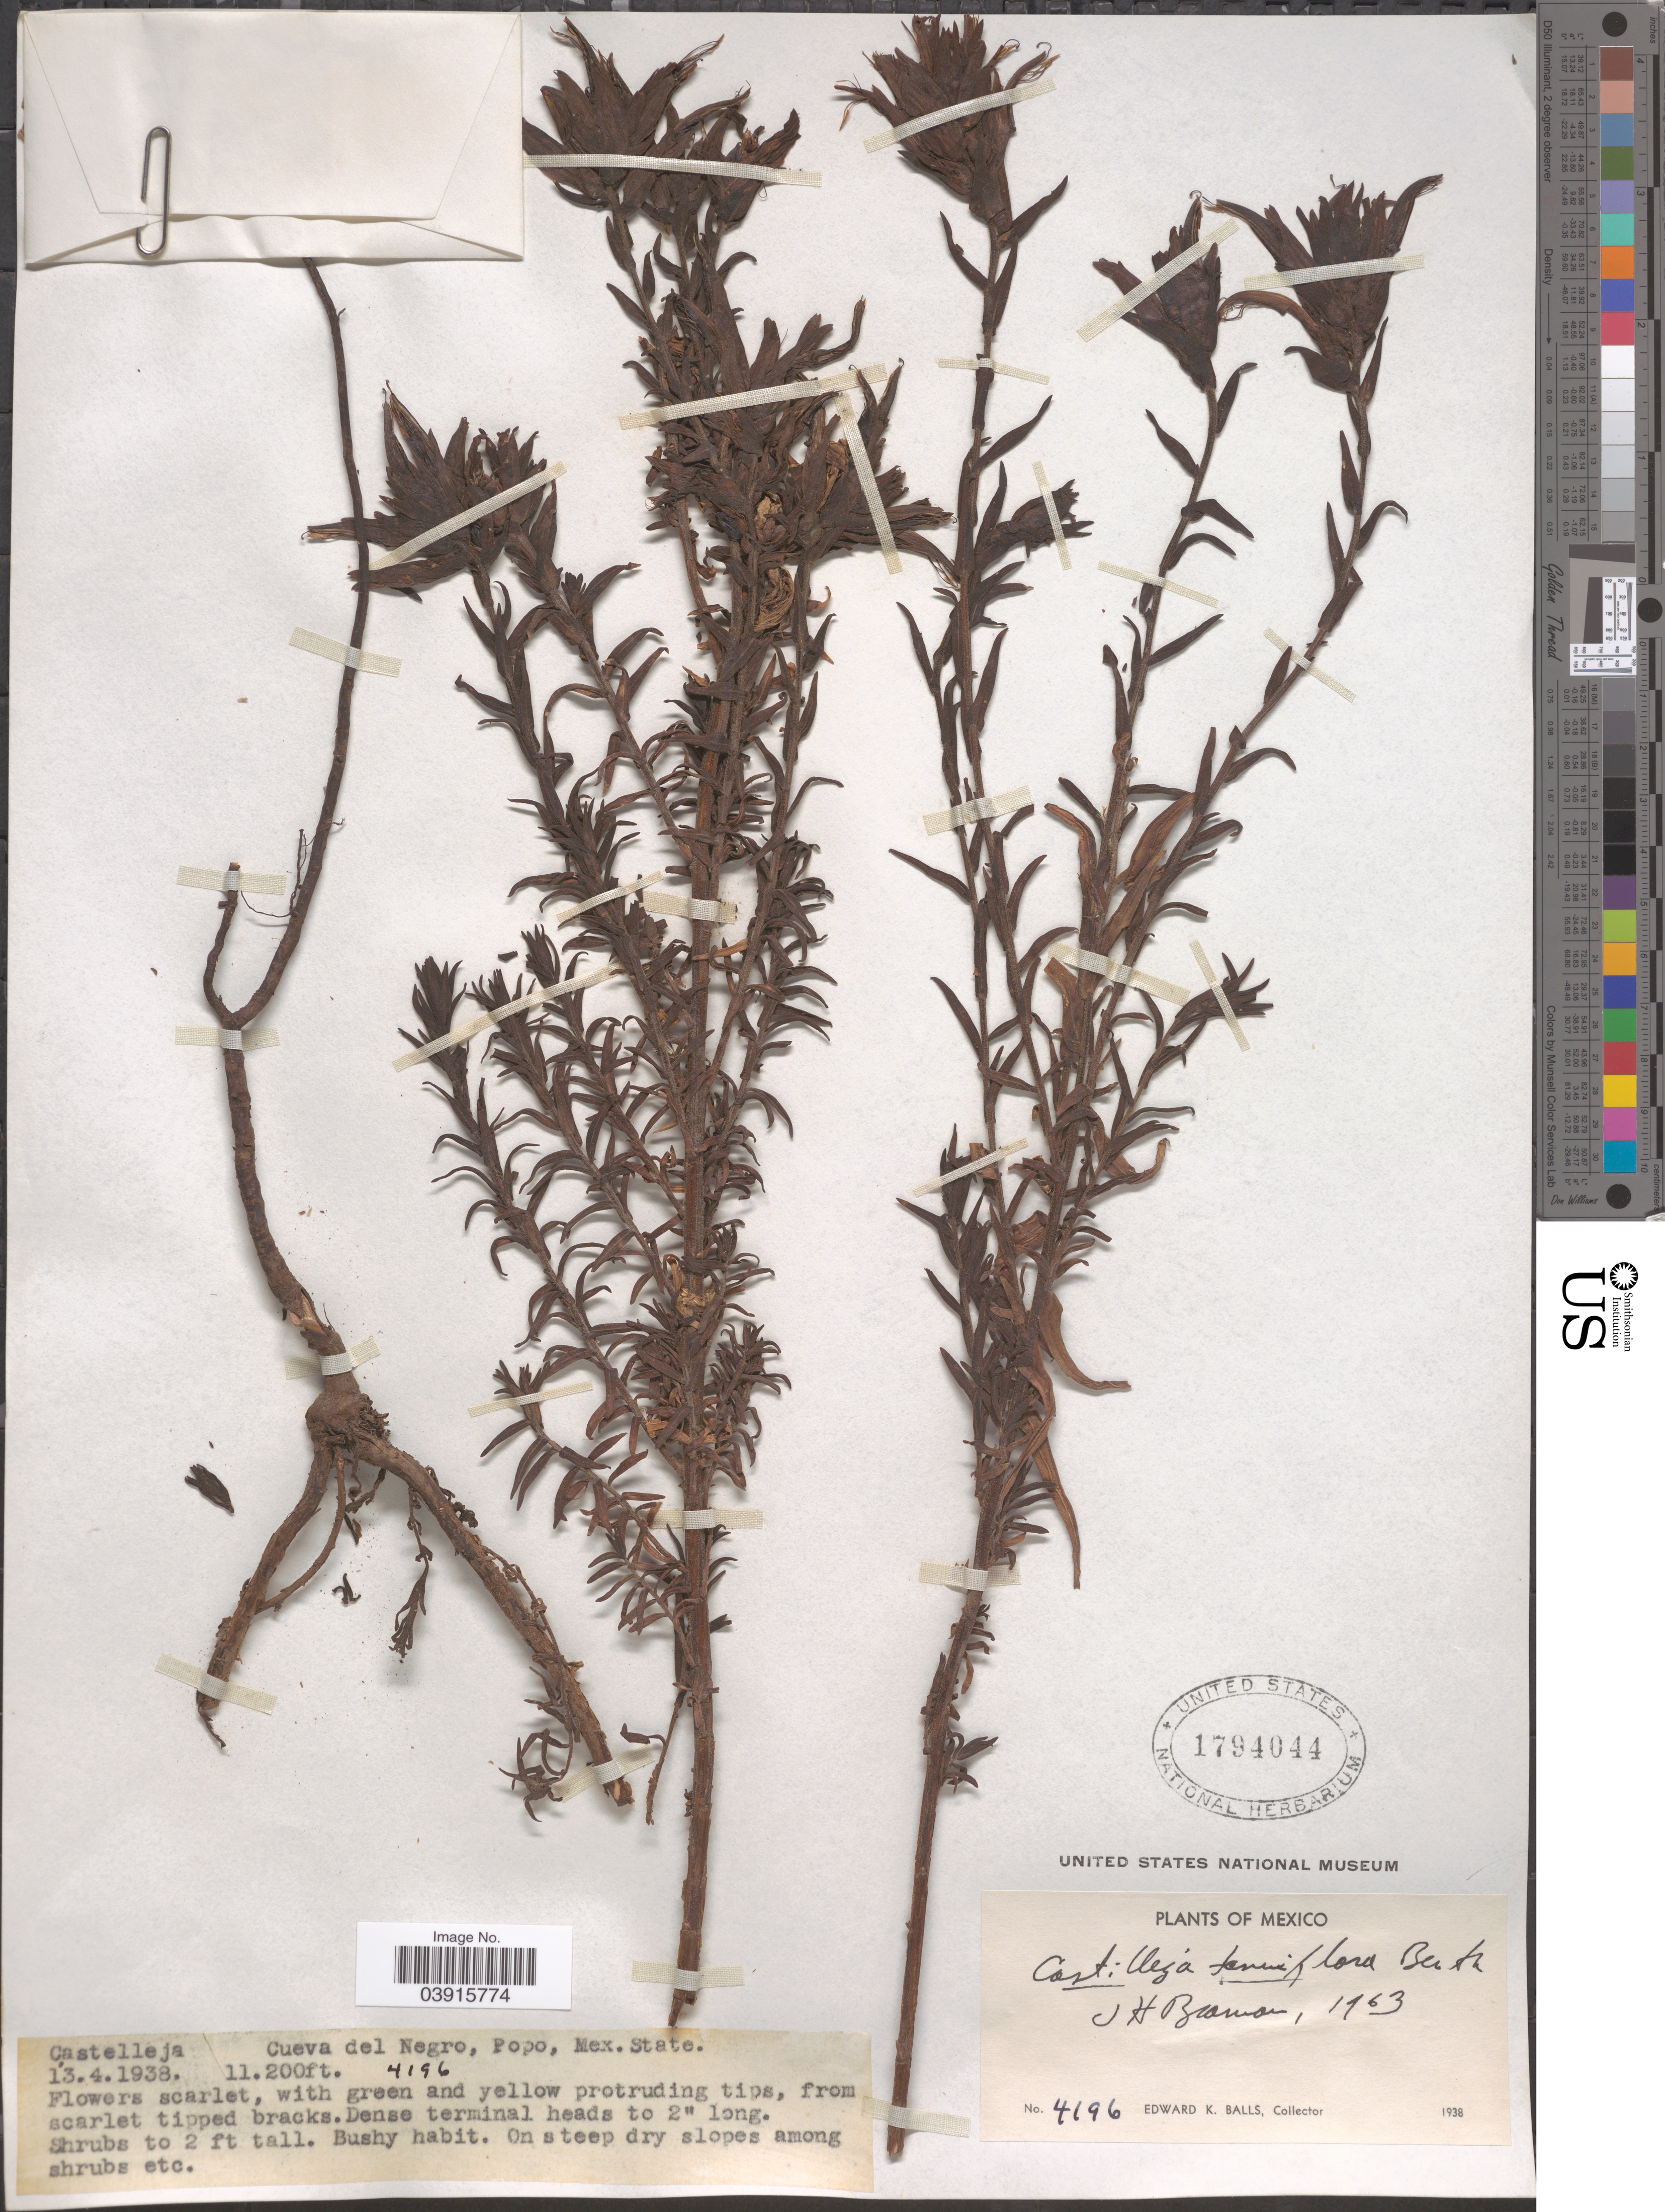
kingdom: Plantae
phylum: Tracheophyta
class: Magnoliopsida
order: Lamiales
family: Orobanchaceae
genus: Castilleja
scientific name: Castilleja tenuiflora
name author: Benth.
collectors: E. K. Balls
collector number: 4196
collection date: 1938-04-13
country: Mexico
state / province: México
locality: Cueva del Negro, Popo.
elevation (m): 3414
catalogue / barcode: US 1794044